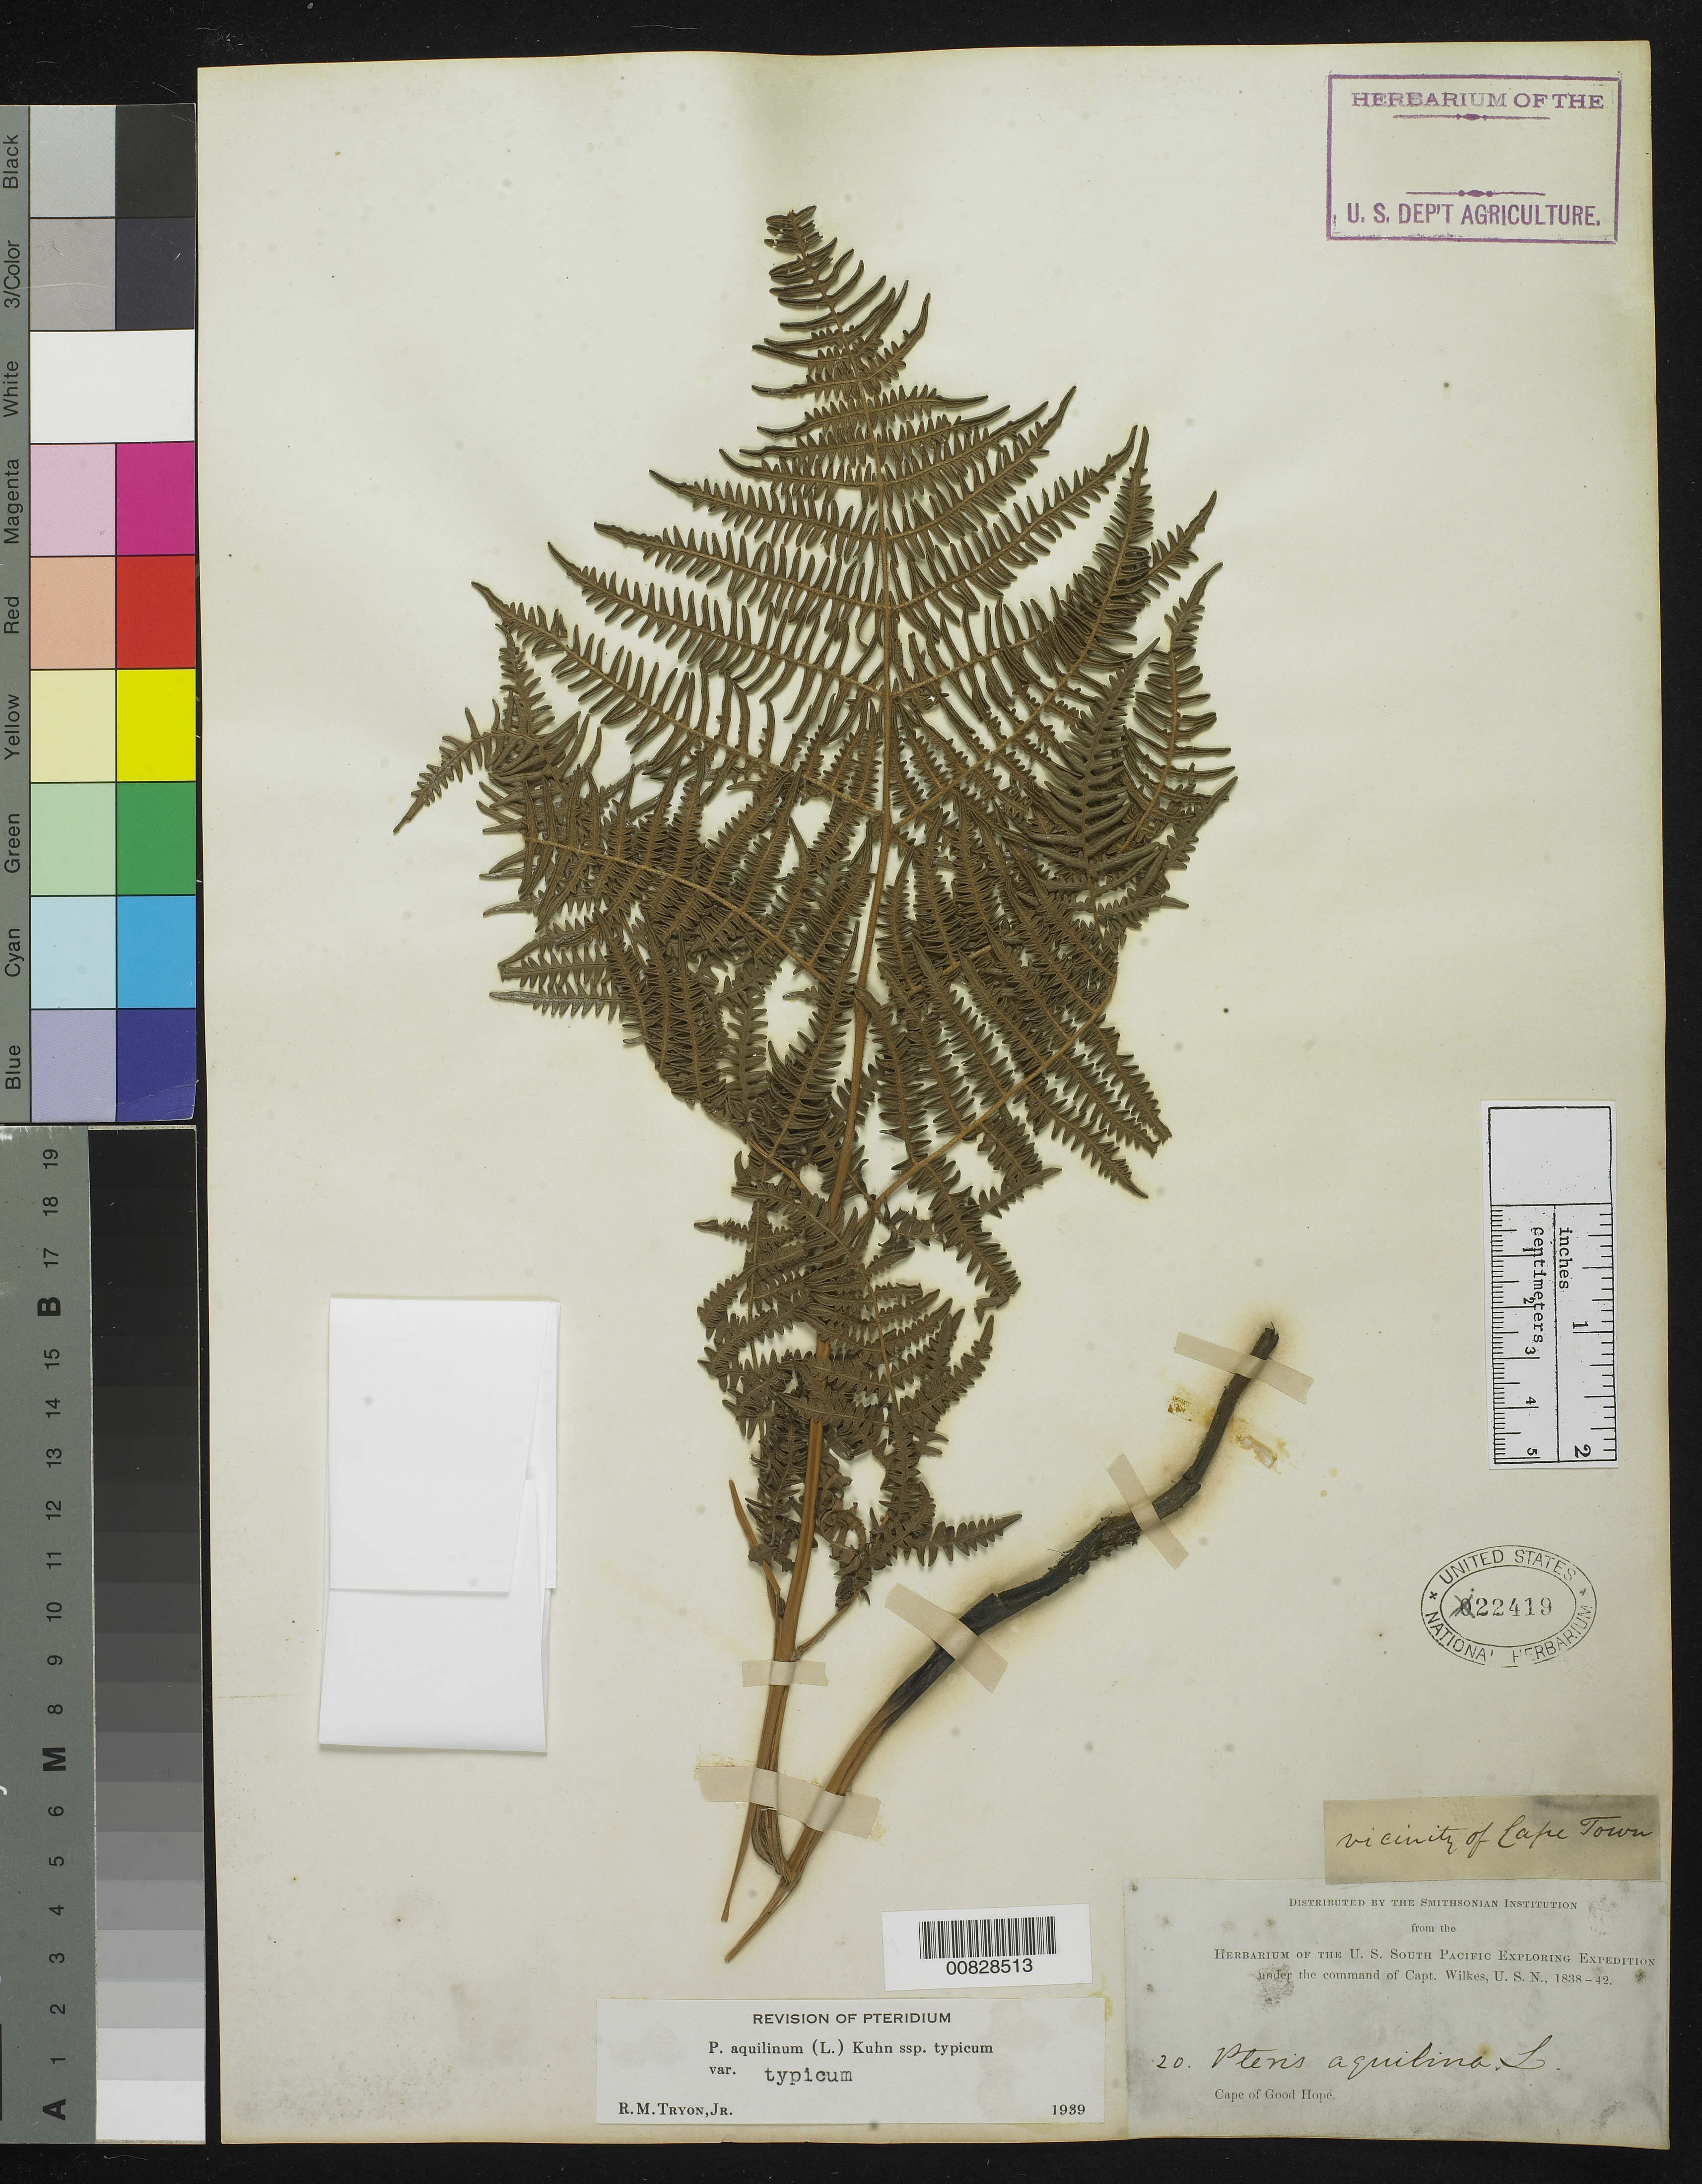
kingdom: Plantae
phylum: Tracheophyta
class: Polypodiopsida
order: Polypodiales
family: Dennstaedtiaceae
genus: Pteridium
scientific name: Pteridium aquilinum var. typicum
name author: R.M. Tryon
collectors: Wilkes Explor. Exped.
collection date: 1838/1842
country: South Africa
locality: Cape of Good Hope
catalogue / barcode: US 22419